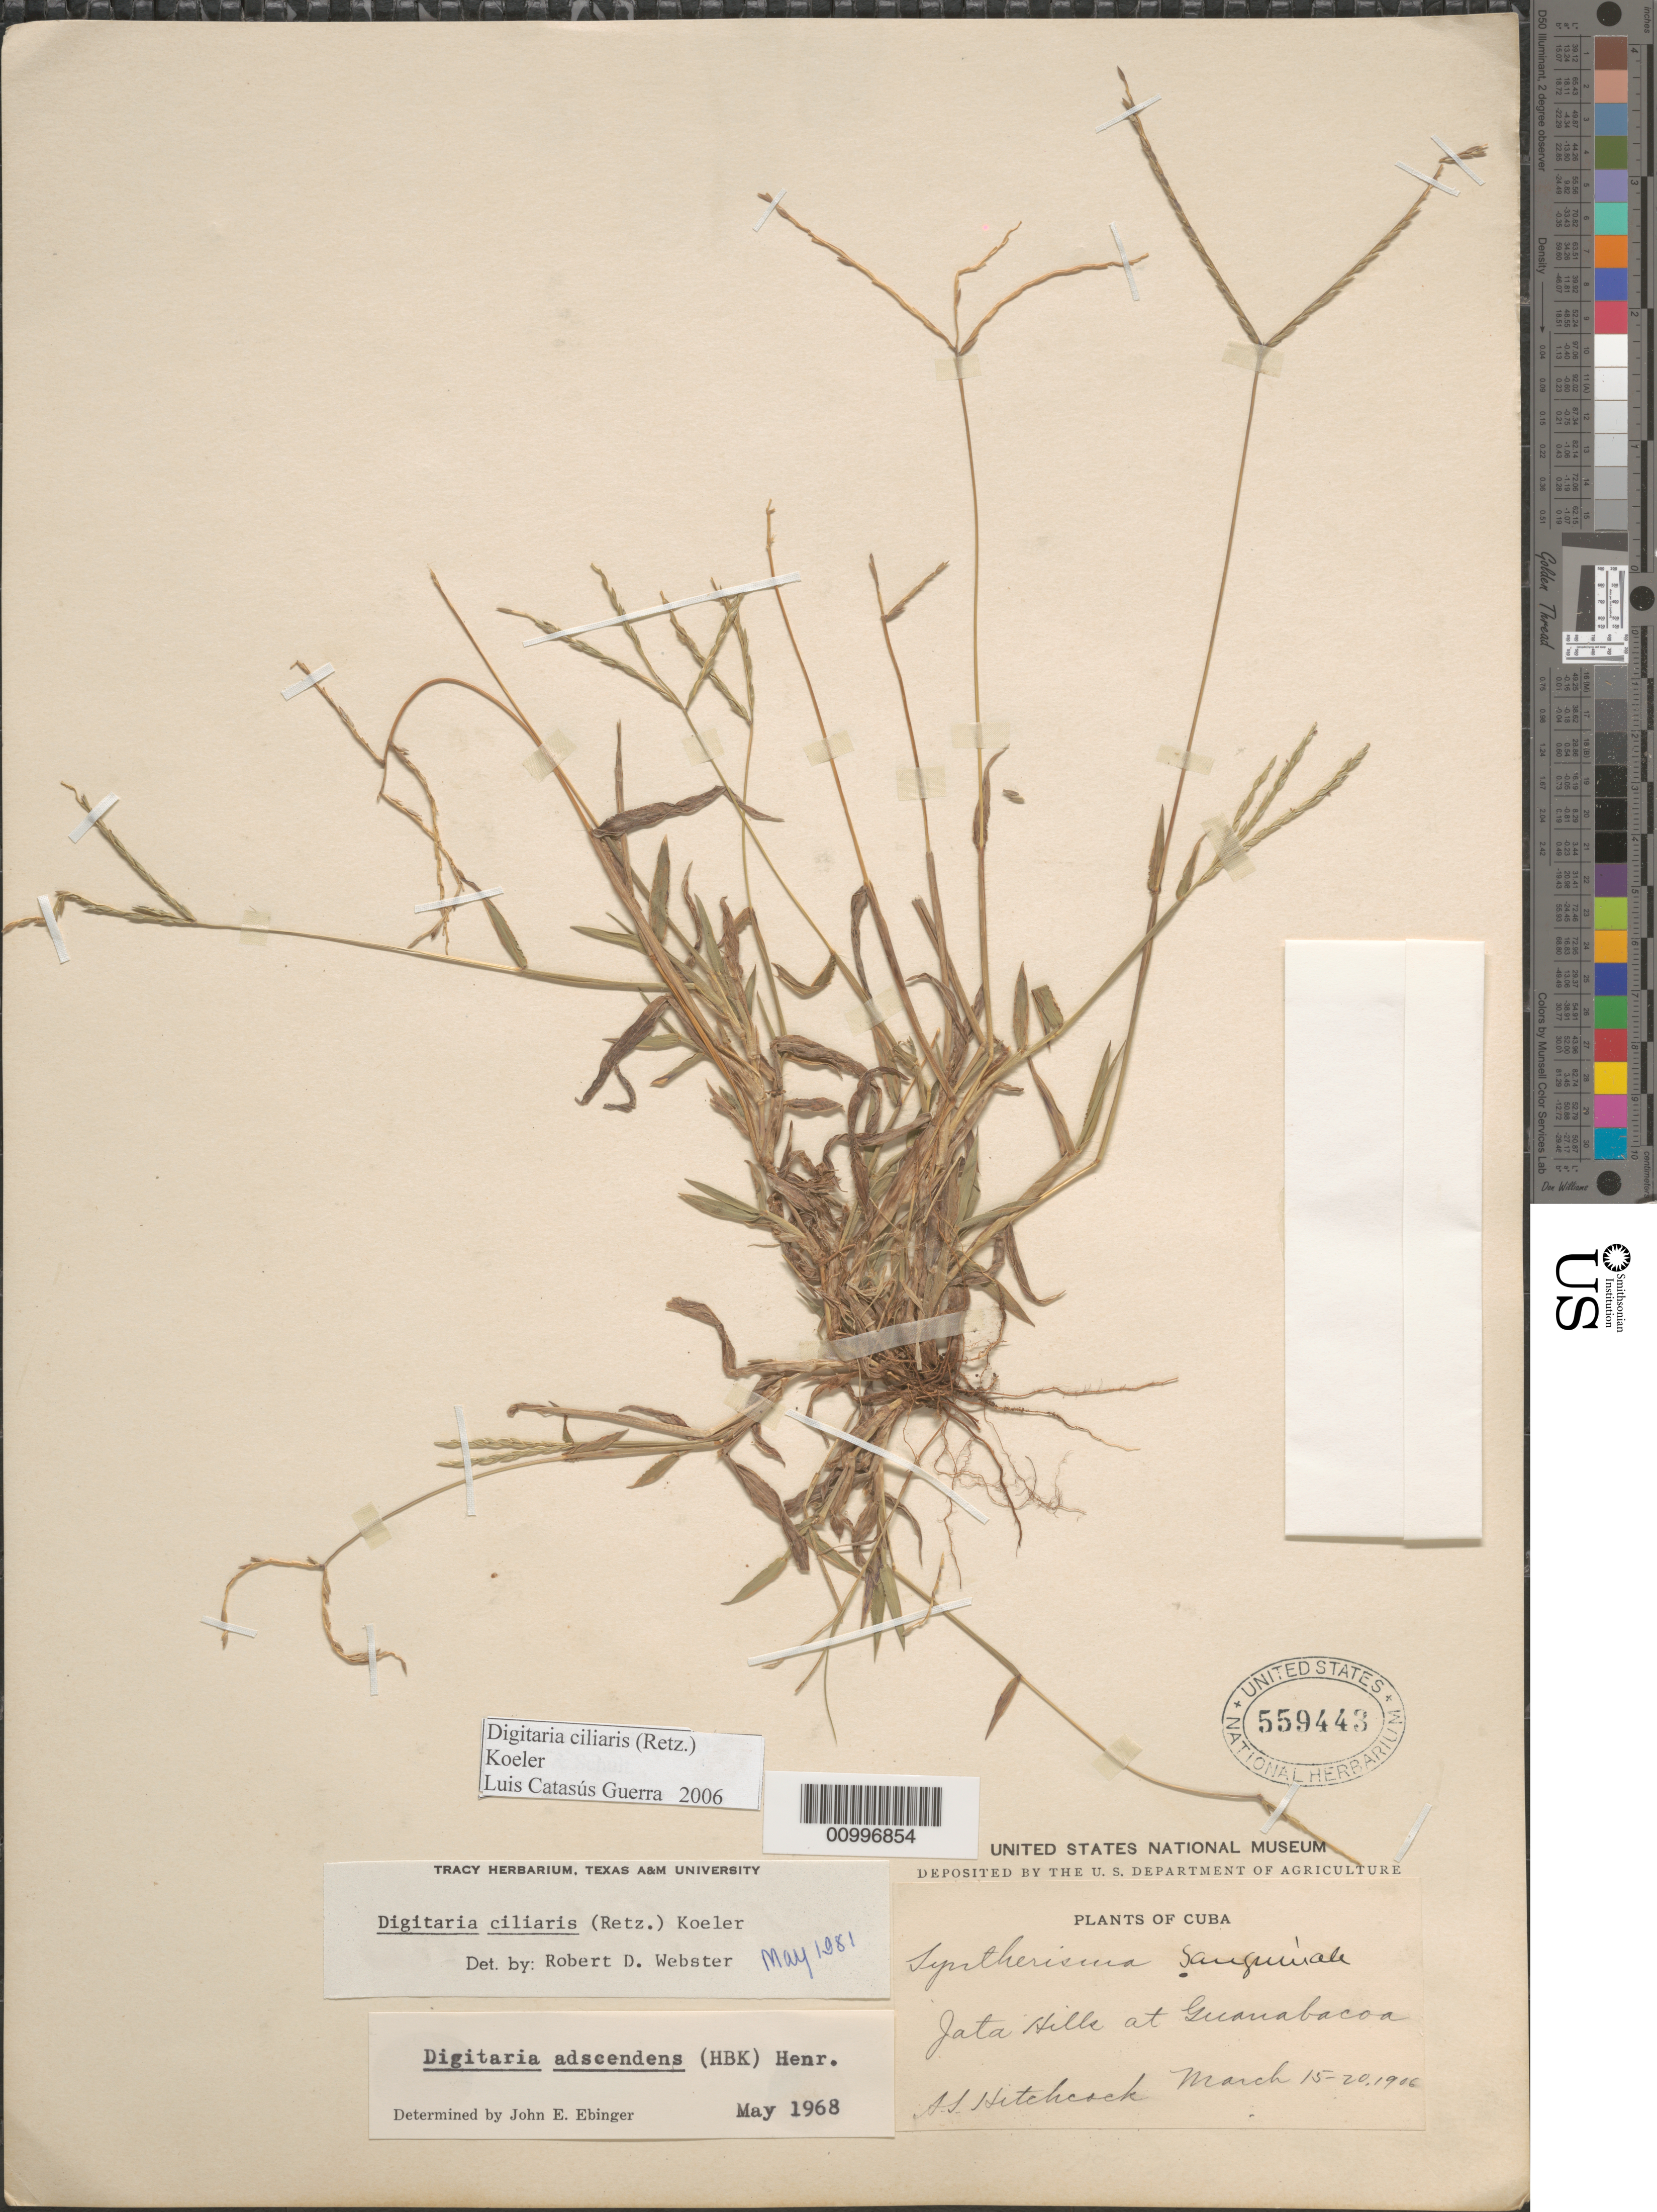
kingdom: Plantae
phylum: Tracheophyta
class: Liliopsida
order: Poales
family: Poaceae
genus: Digitaria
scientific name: Digitaria ciliaris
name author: (Retz.) Koeler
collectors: A. S. Hitchcock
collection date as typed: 15 Mar 1906 to 20 Mar 1906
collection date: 1906-03-15/1906-03-20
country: Cuba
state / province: La Habana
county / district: Municipio Guanabacoa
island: Cuba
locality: Guanabacoa, Jata Hills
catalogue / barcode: US 559443